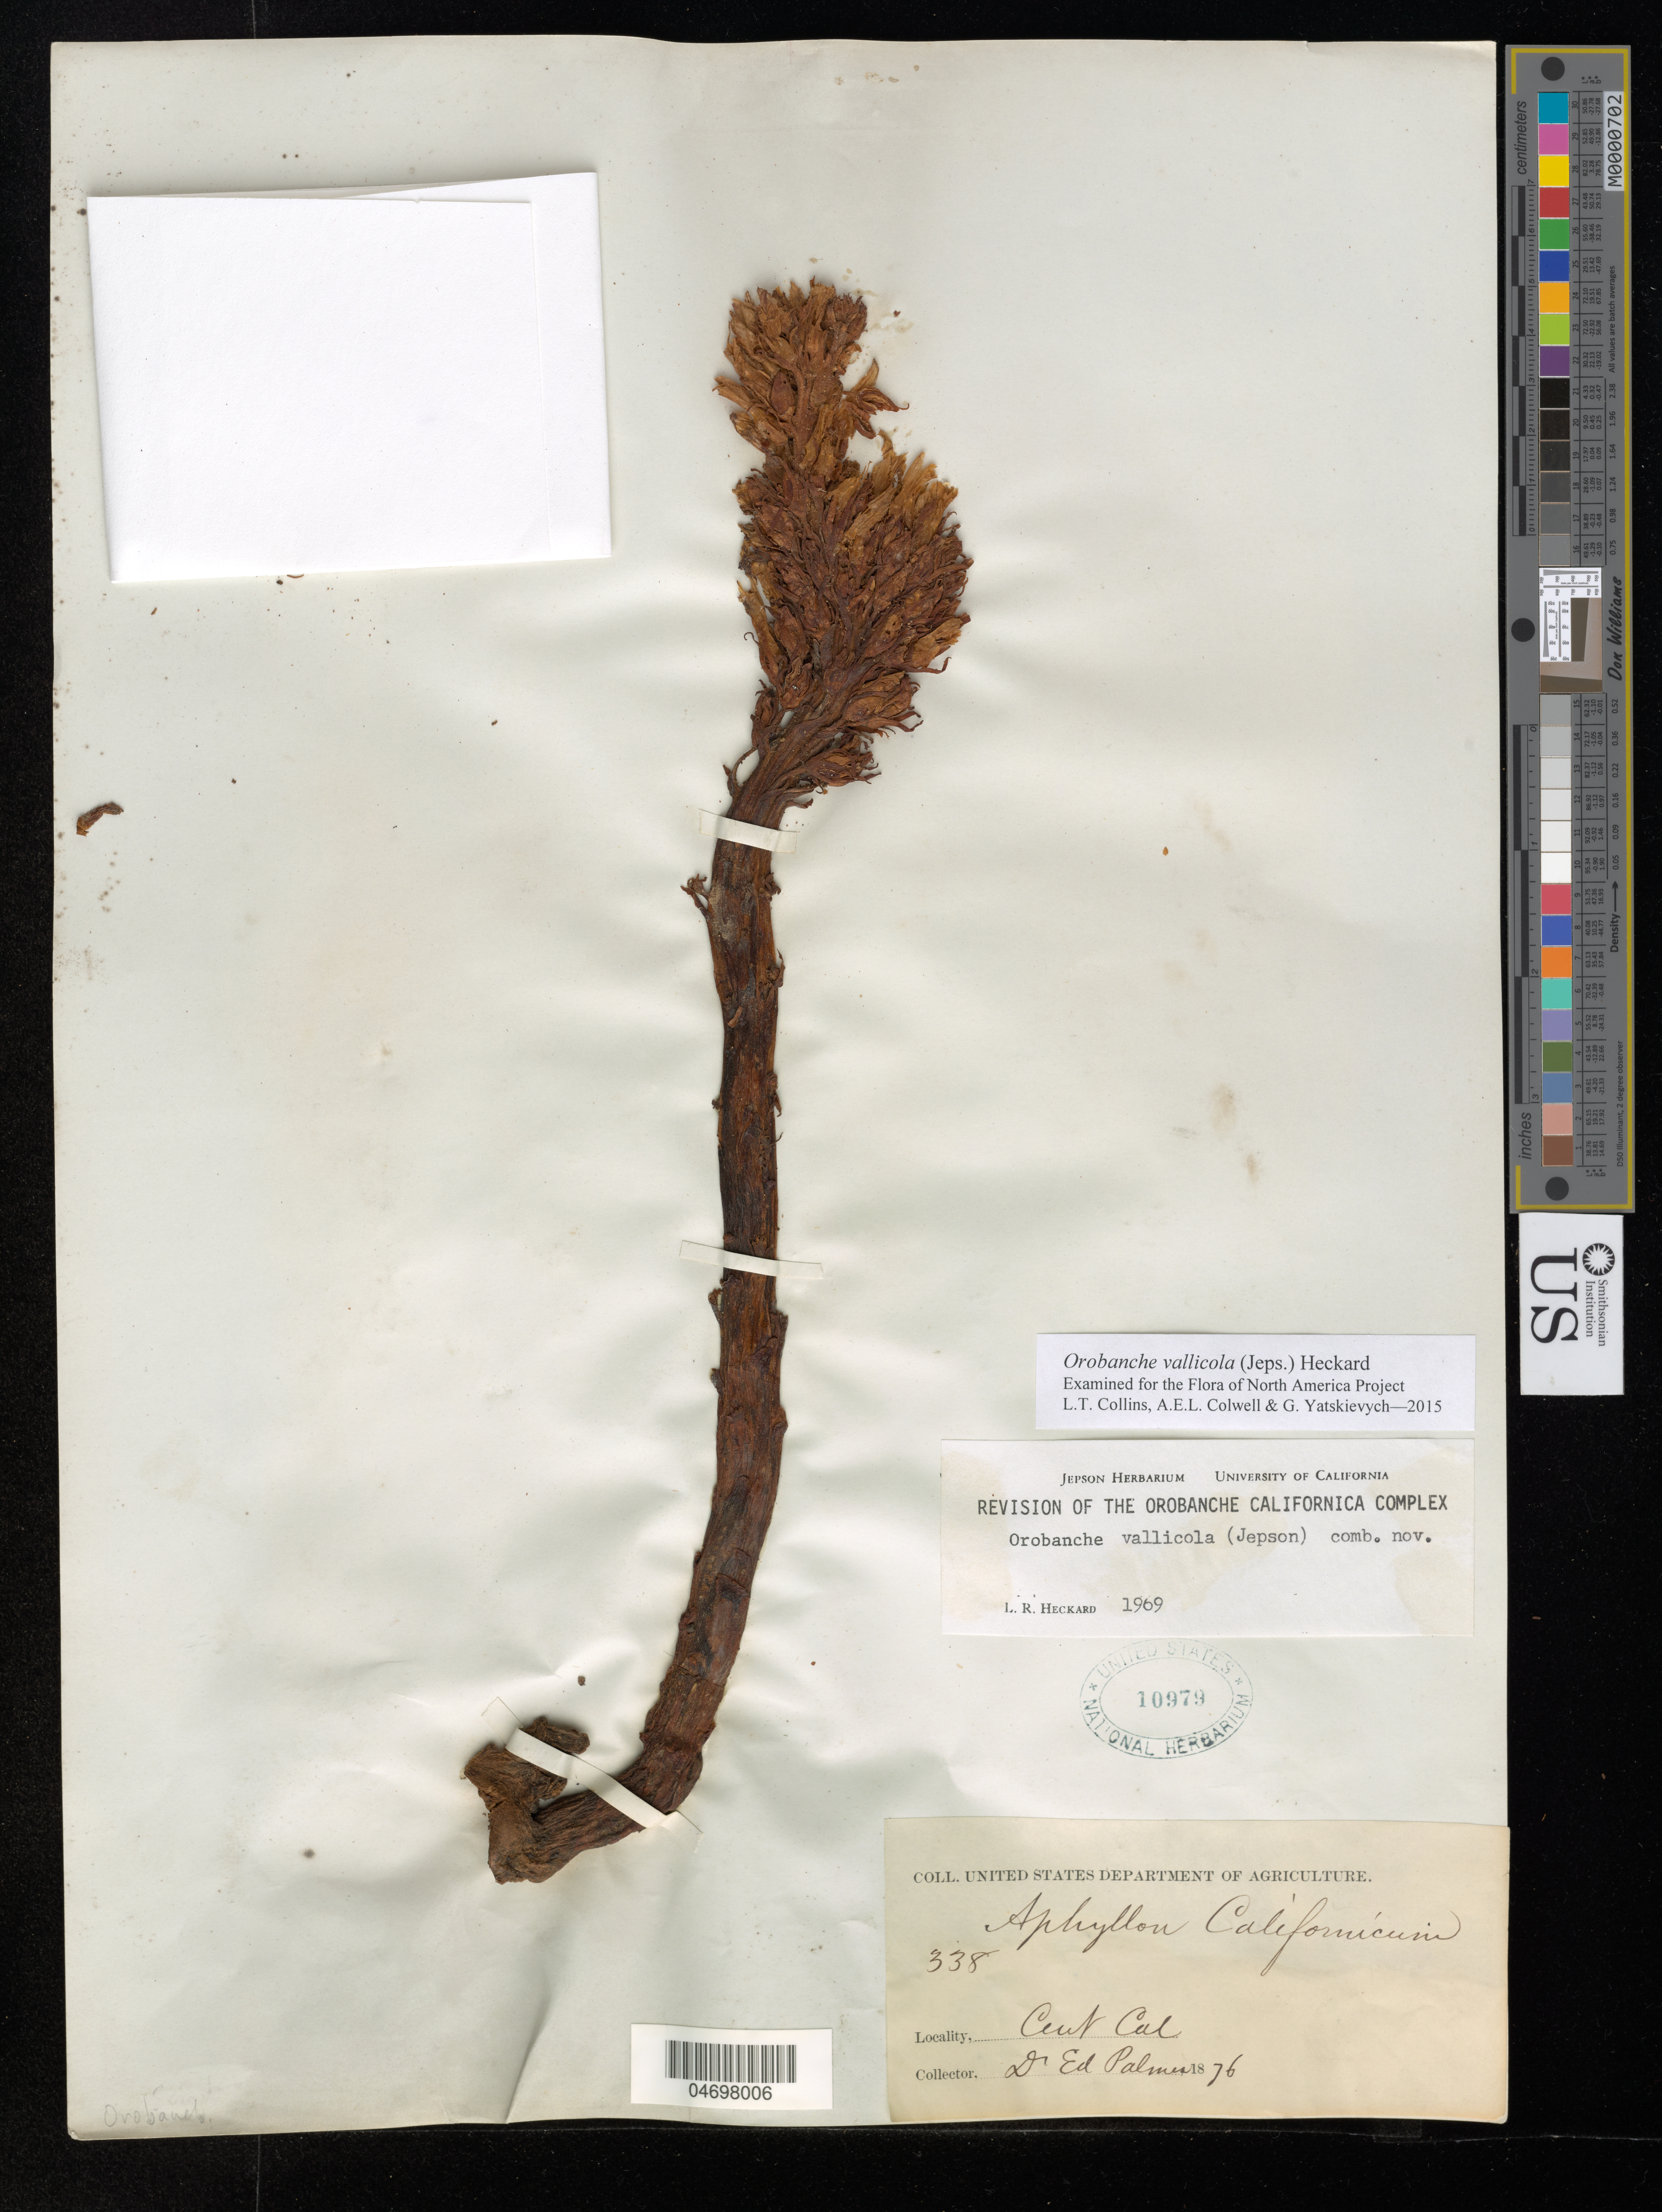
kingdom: Plantae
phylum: Tracheophyta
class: Magnoliopsida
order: Lamiales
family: Orobanchaceae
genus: Orobanche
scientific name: Orobanche vallicola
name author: (Jeps.) Heckard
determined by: Collins, L. T.; Colwell, A. E.; Yatskievych, G. A.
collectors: E. Palmer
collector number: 338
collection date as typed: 1876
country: United States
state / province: California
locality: Cent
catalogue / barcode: US 10979